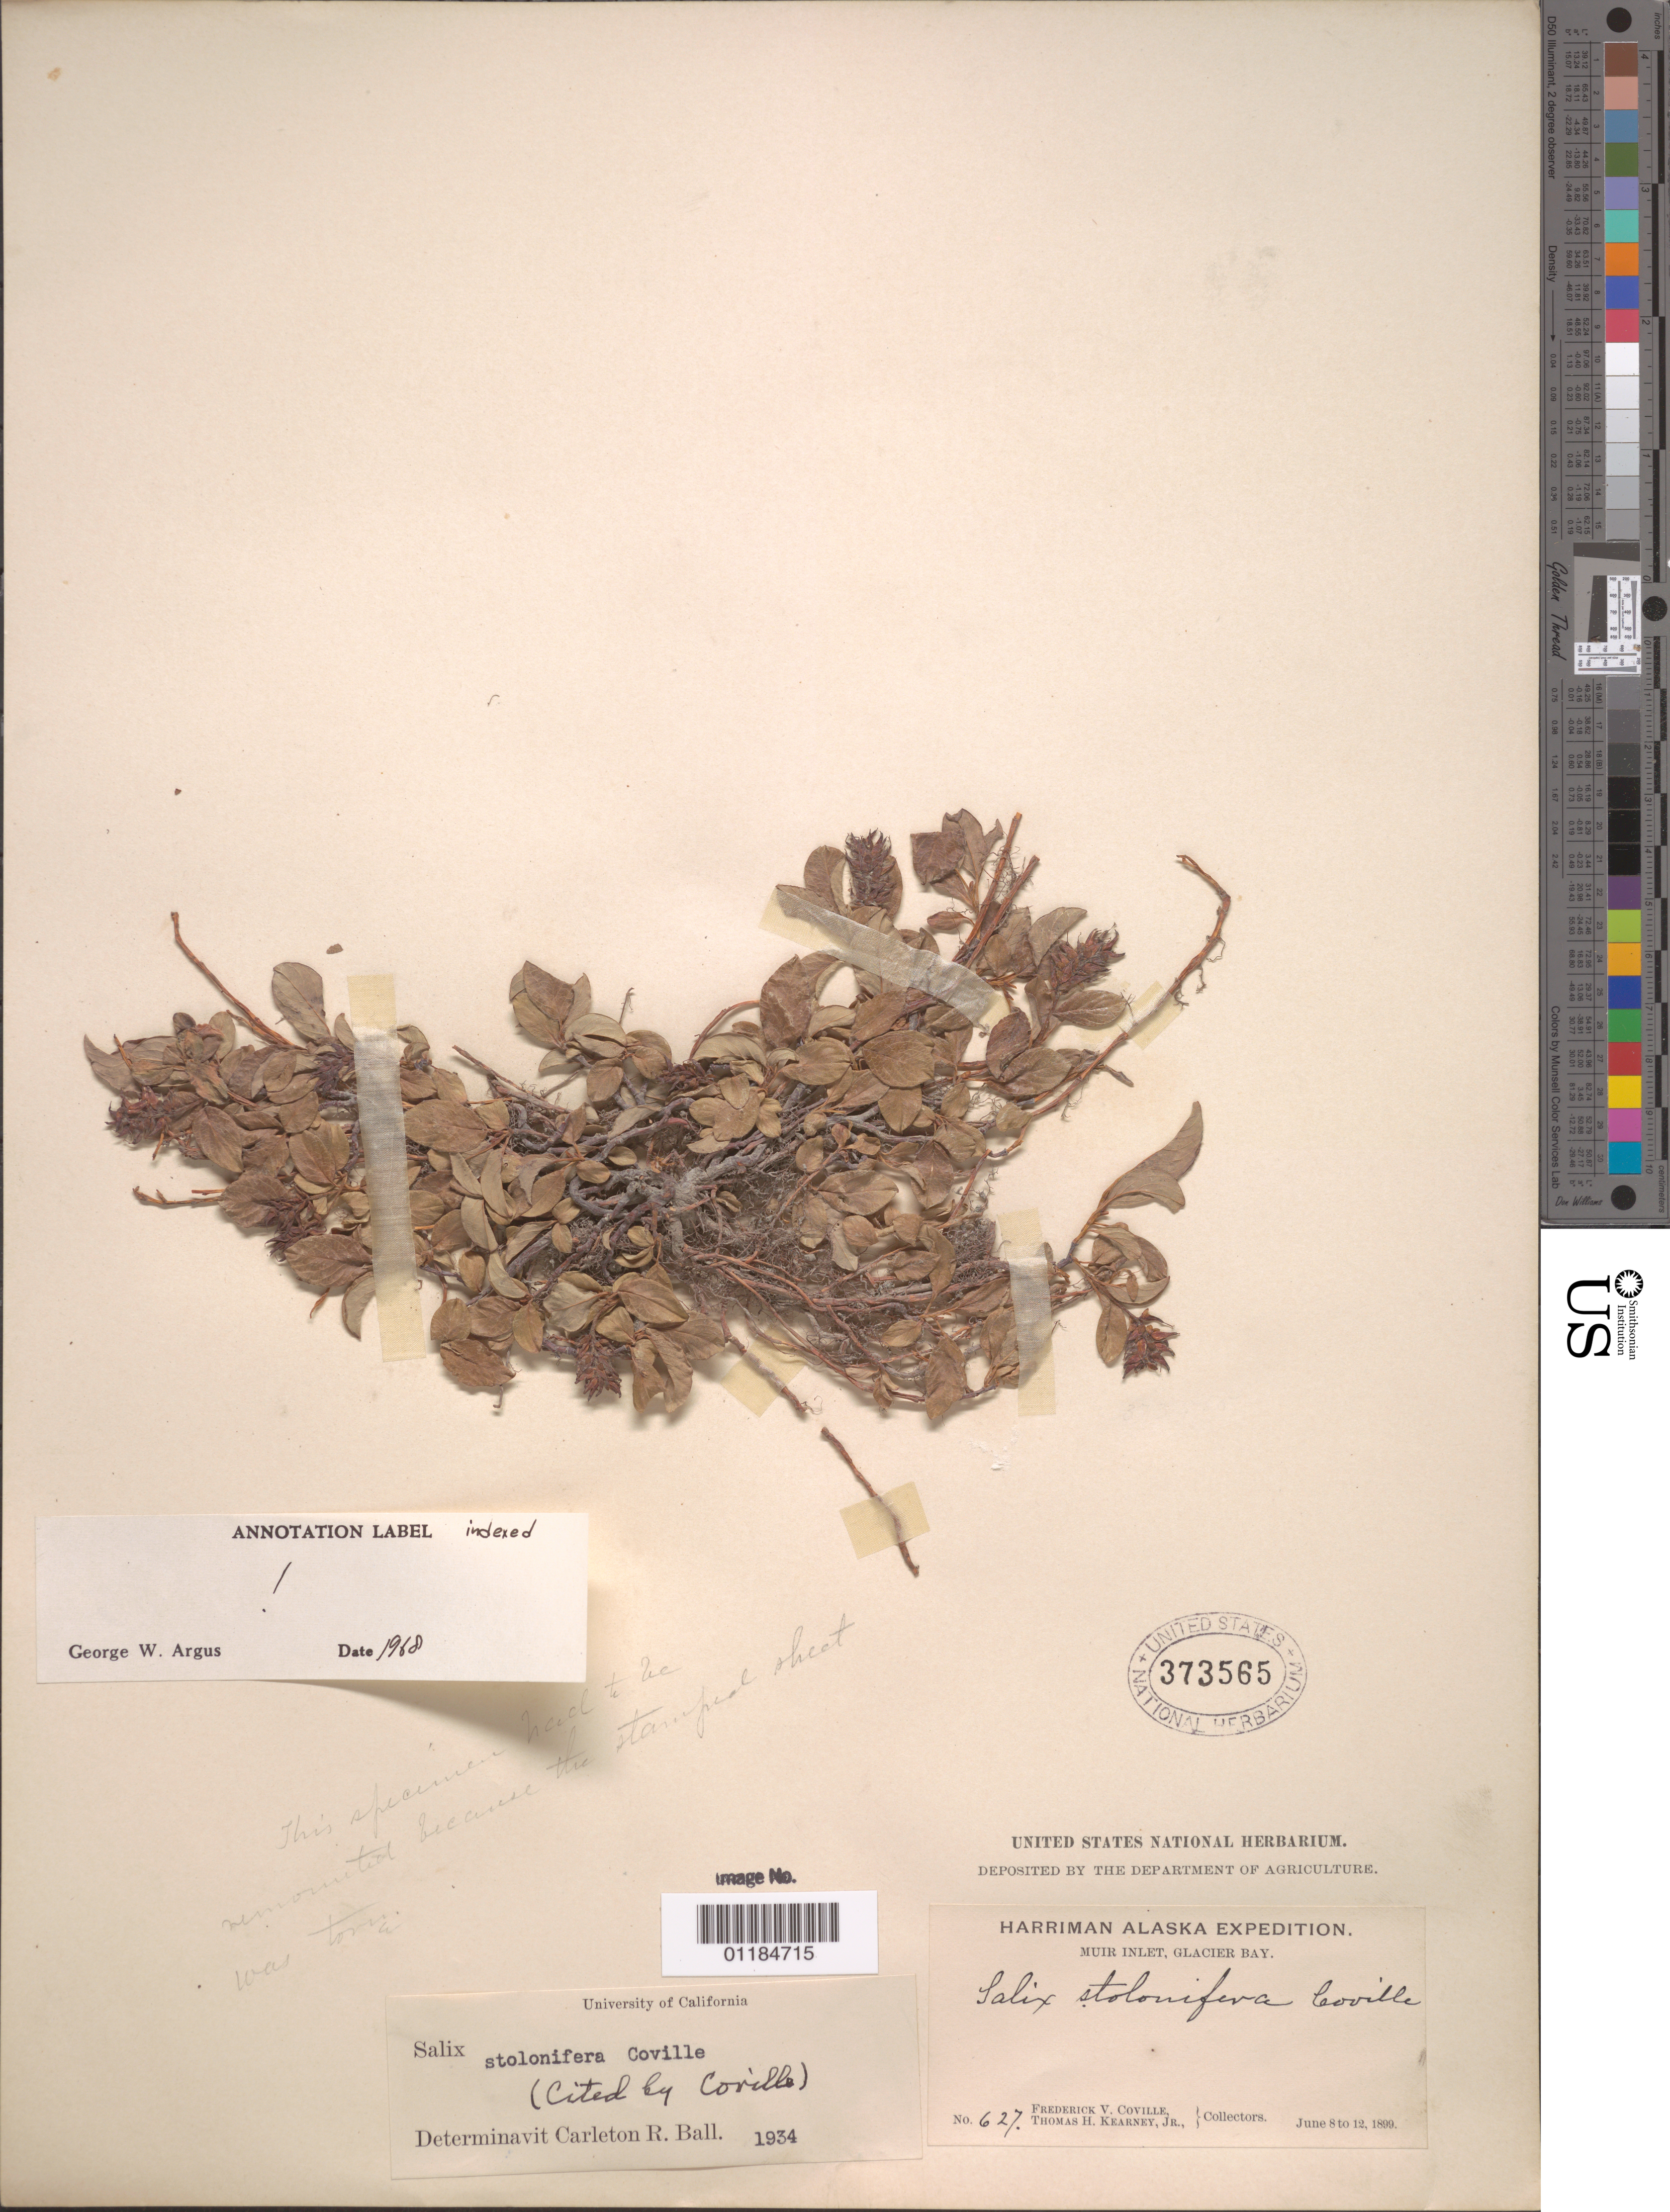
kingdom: Plantae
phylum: Tracheophyta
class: Magnoliopsida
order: Malpighiales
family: Salicaceae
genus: Salix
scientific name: Salix stolonifera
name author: Coville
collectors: F. V. Coville & T. H. Kearney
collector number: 627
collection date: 1899-06-08/1899-06-12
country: United States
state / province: Alaska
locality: Muir Inlet, Glacier Bay.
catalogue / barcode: US 373565